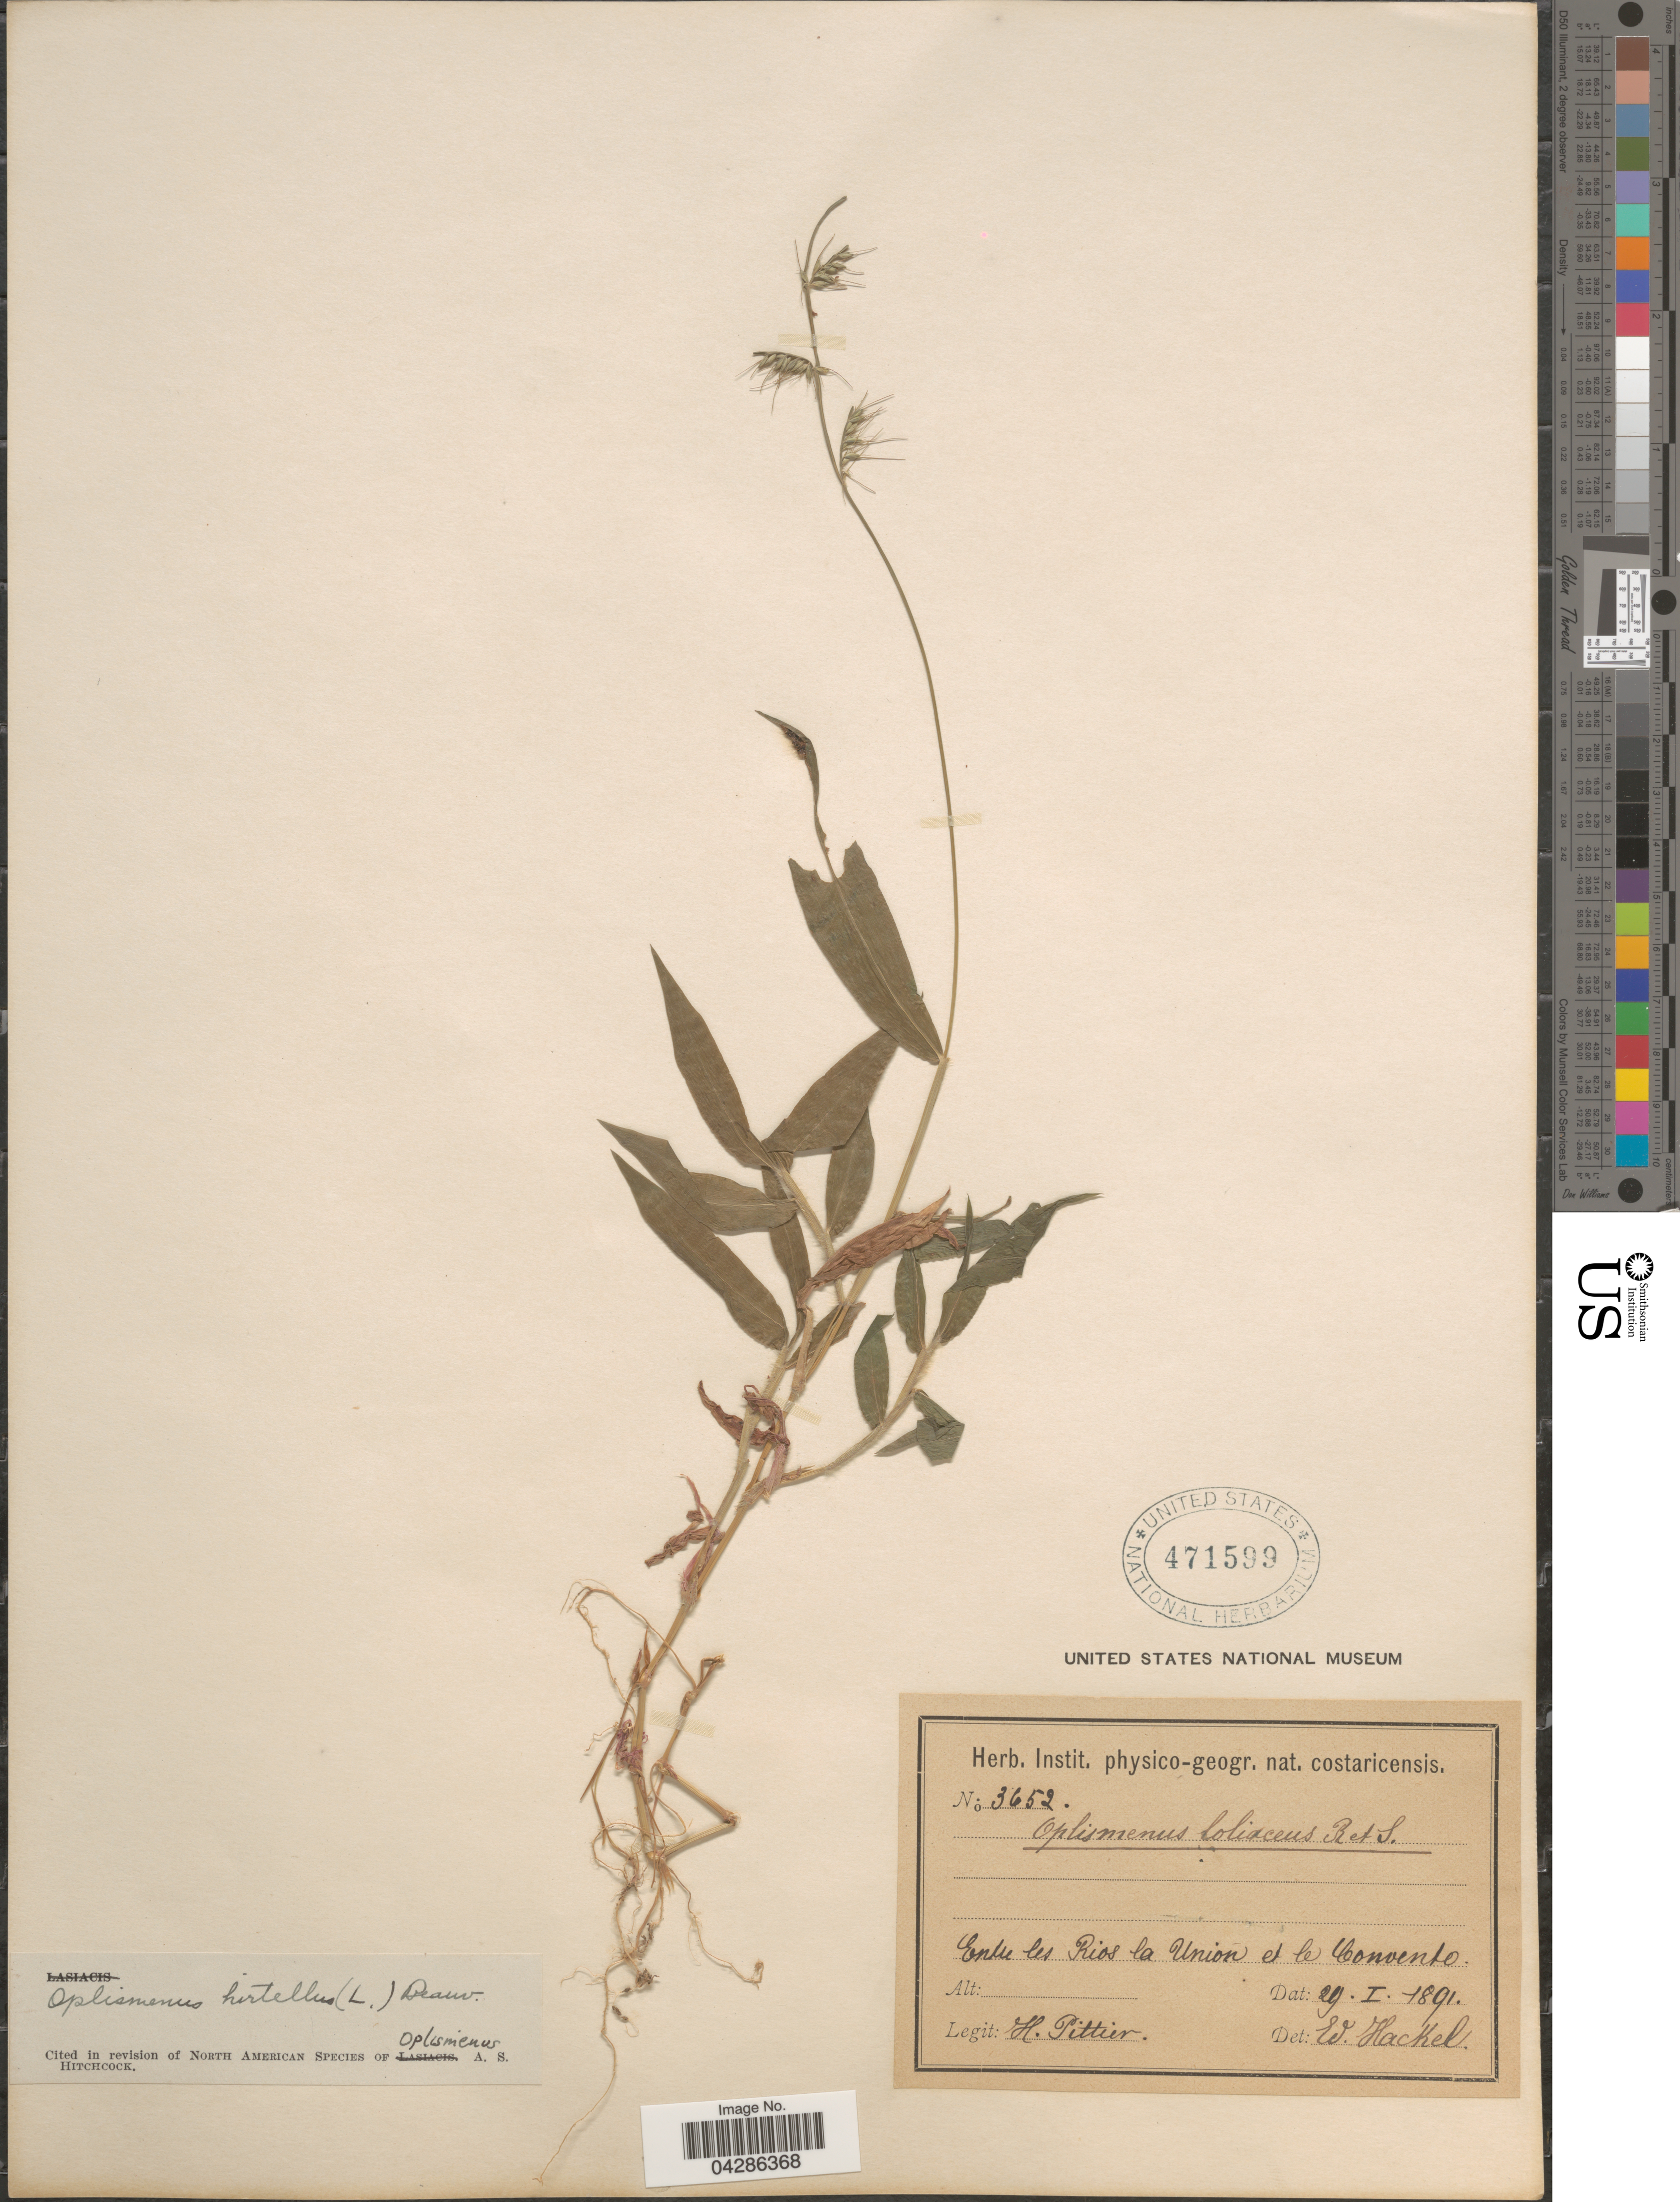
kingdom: Plantae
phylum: Tracheophyta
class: Liliopsida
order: Poales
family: Poaceae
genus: Oplismenus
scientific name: Oplismenus hirtellus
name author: (L.) P. Beauv.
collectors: H. F. Pittier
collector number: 3652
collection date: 1891-01-29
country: Costa Rica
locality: Entre les Rios la Union et le Convento.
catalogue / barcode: US 471599